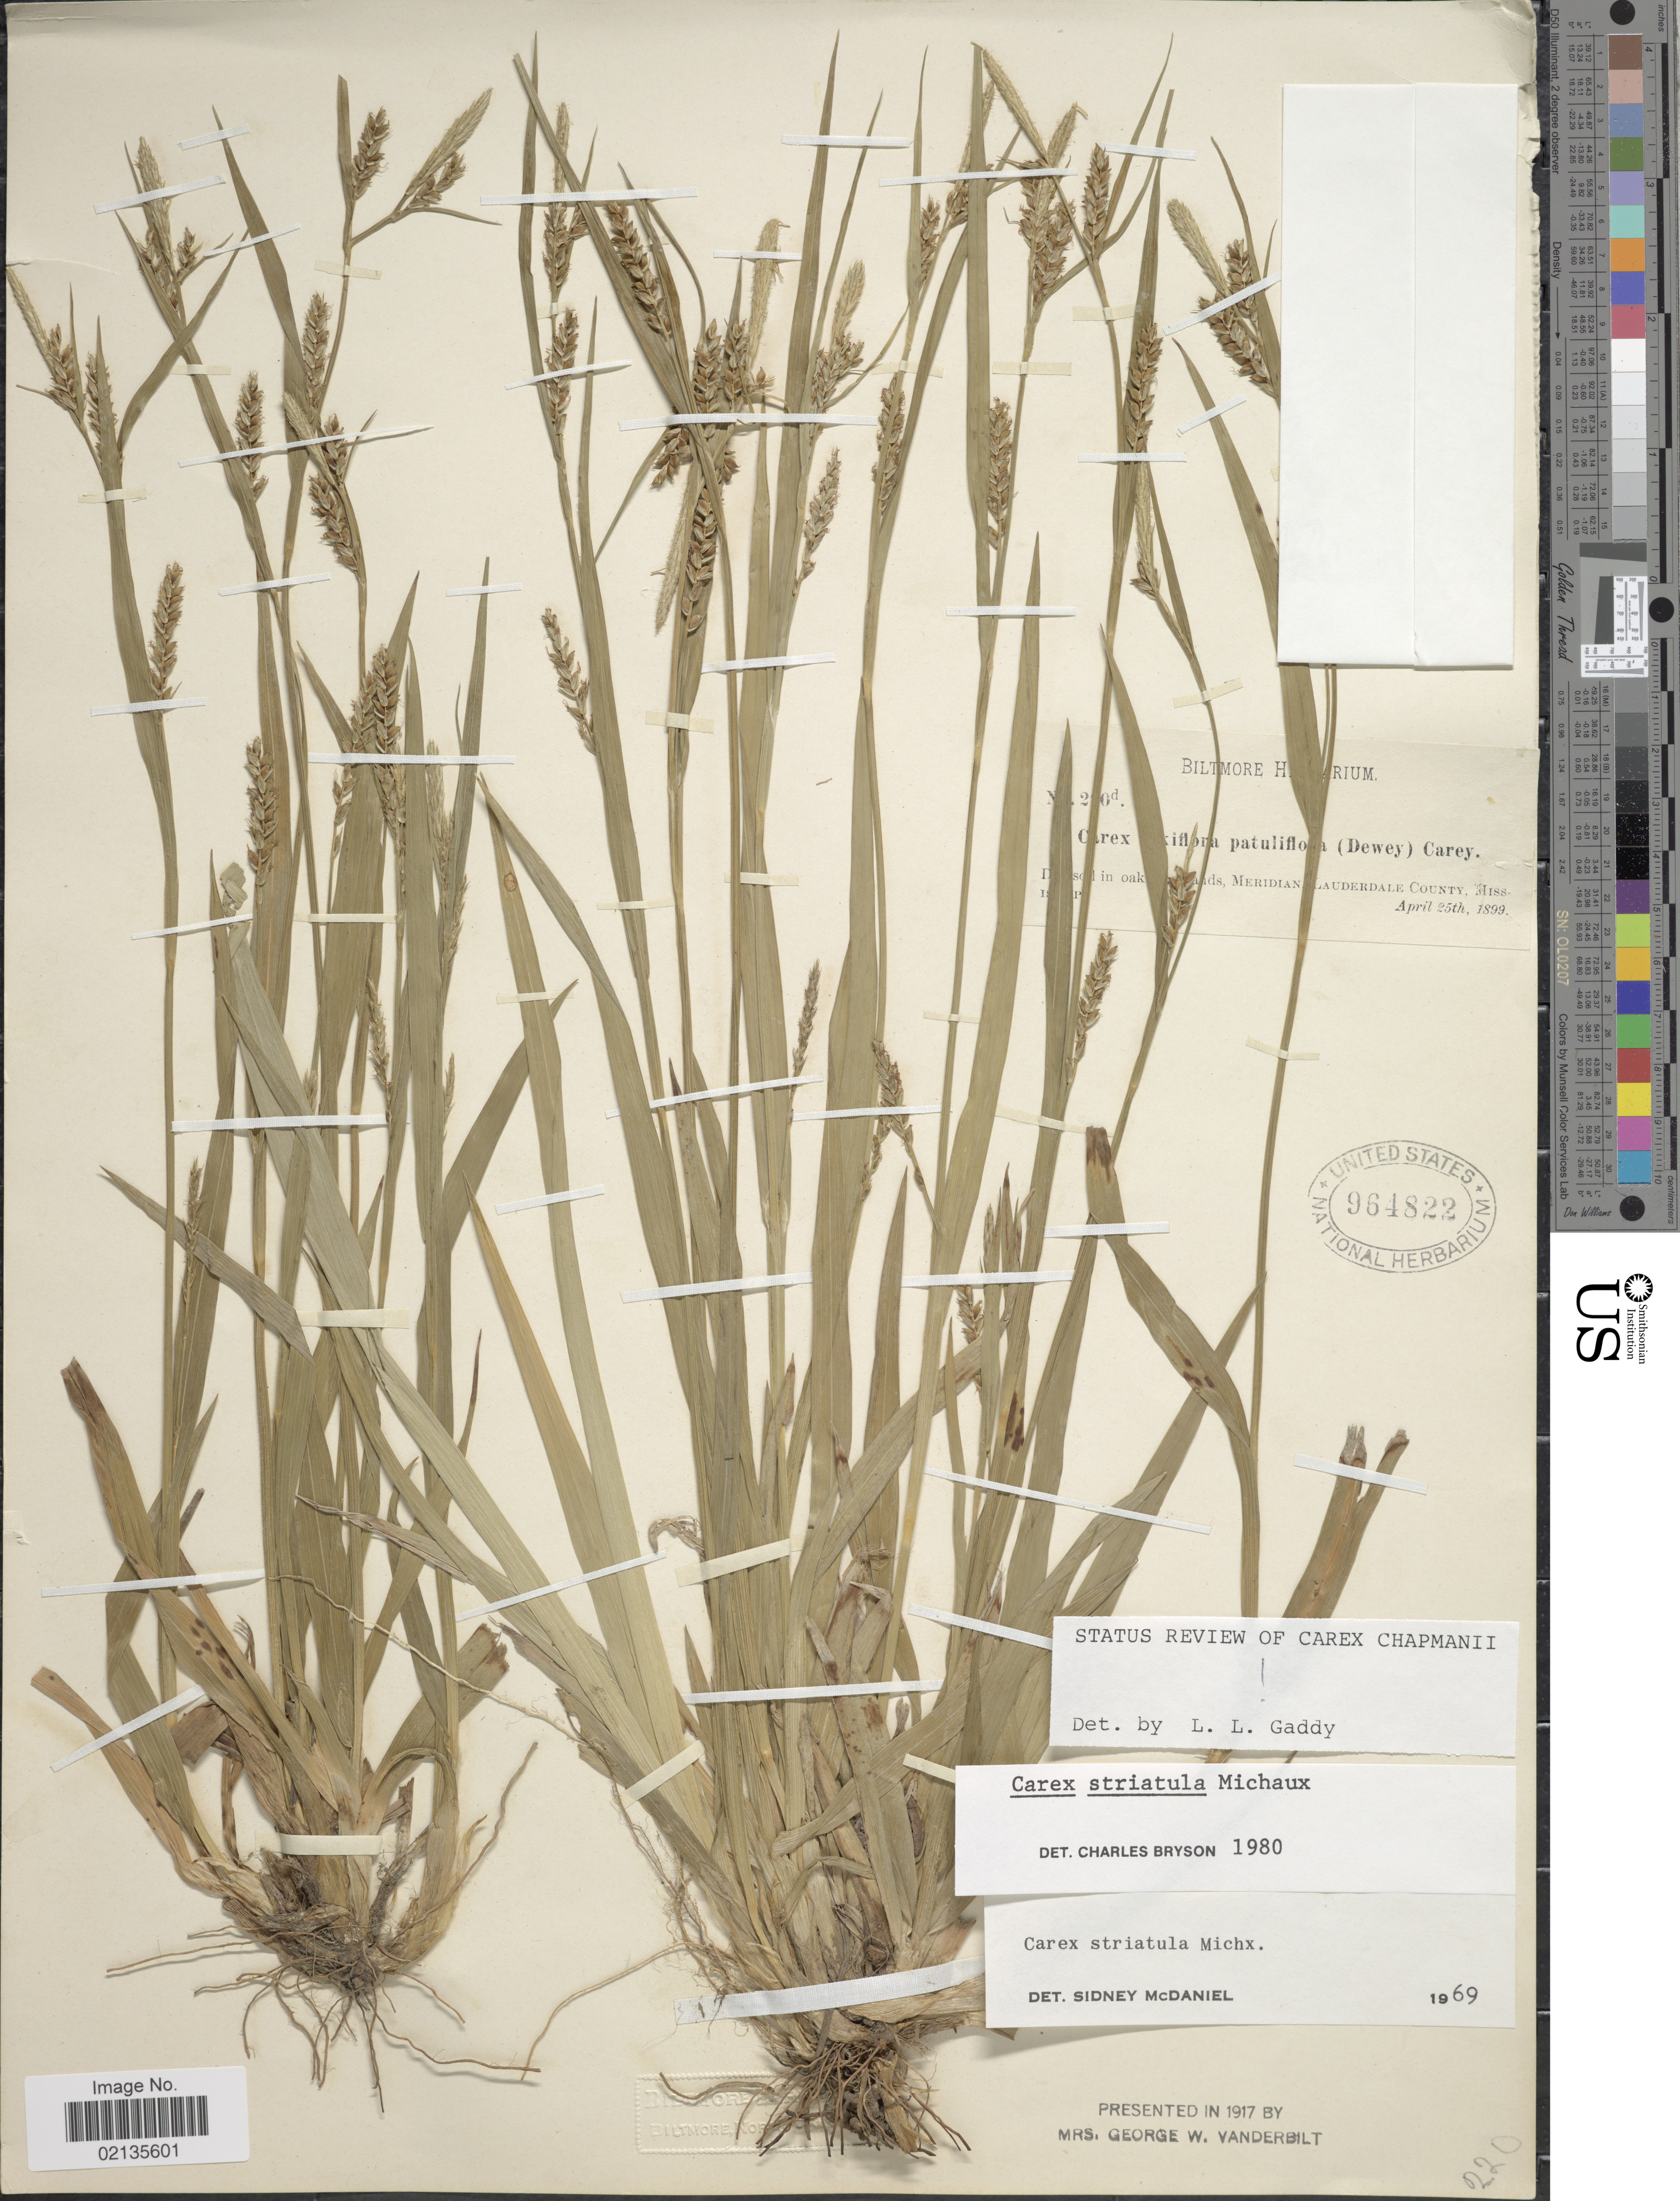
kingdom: Plantae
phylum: Tracheophyta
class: Liliopsida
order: Poales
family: Cyperaceae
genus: Carex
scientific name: Carex striatula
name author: Michx.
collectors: ex herb. Biltmore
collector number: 20d*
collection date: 1899-04-25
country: United States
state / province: Mississippi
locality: In oak woods, Meridian Lauderdale County [interpreted]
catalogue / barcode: US 964822